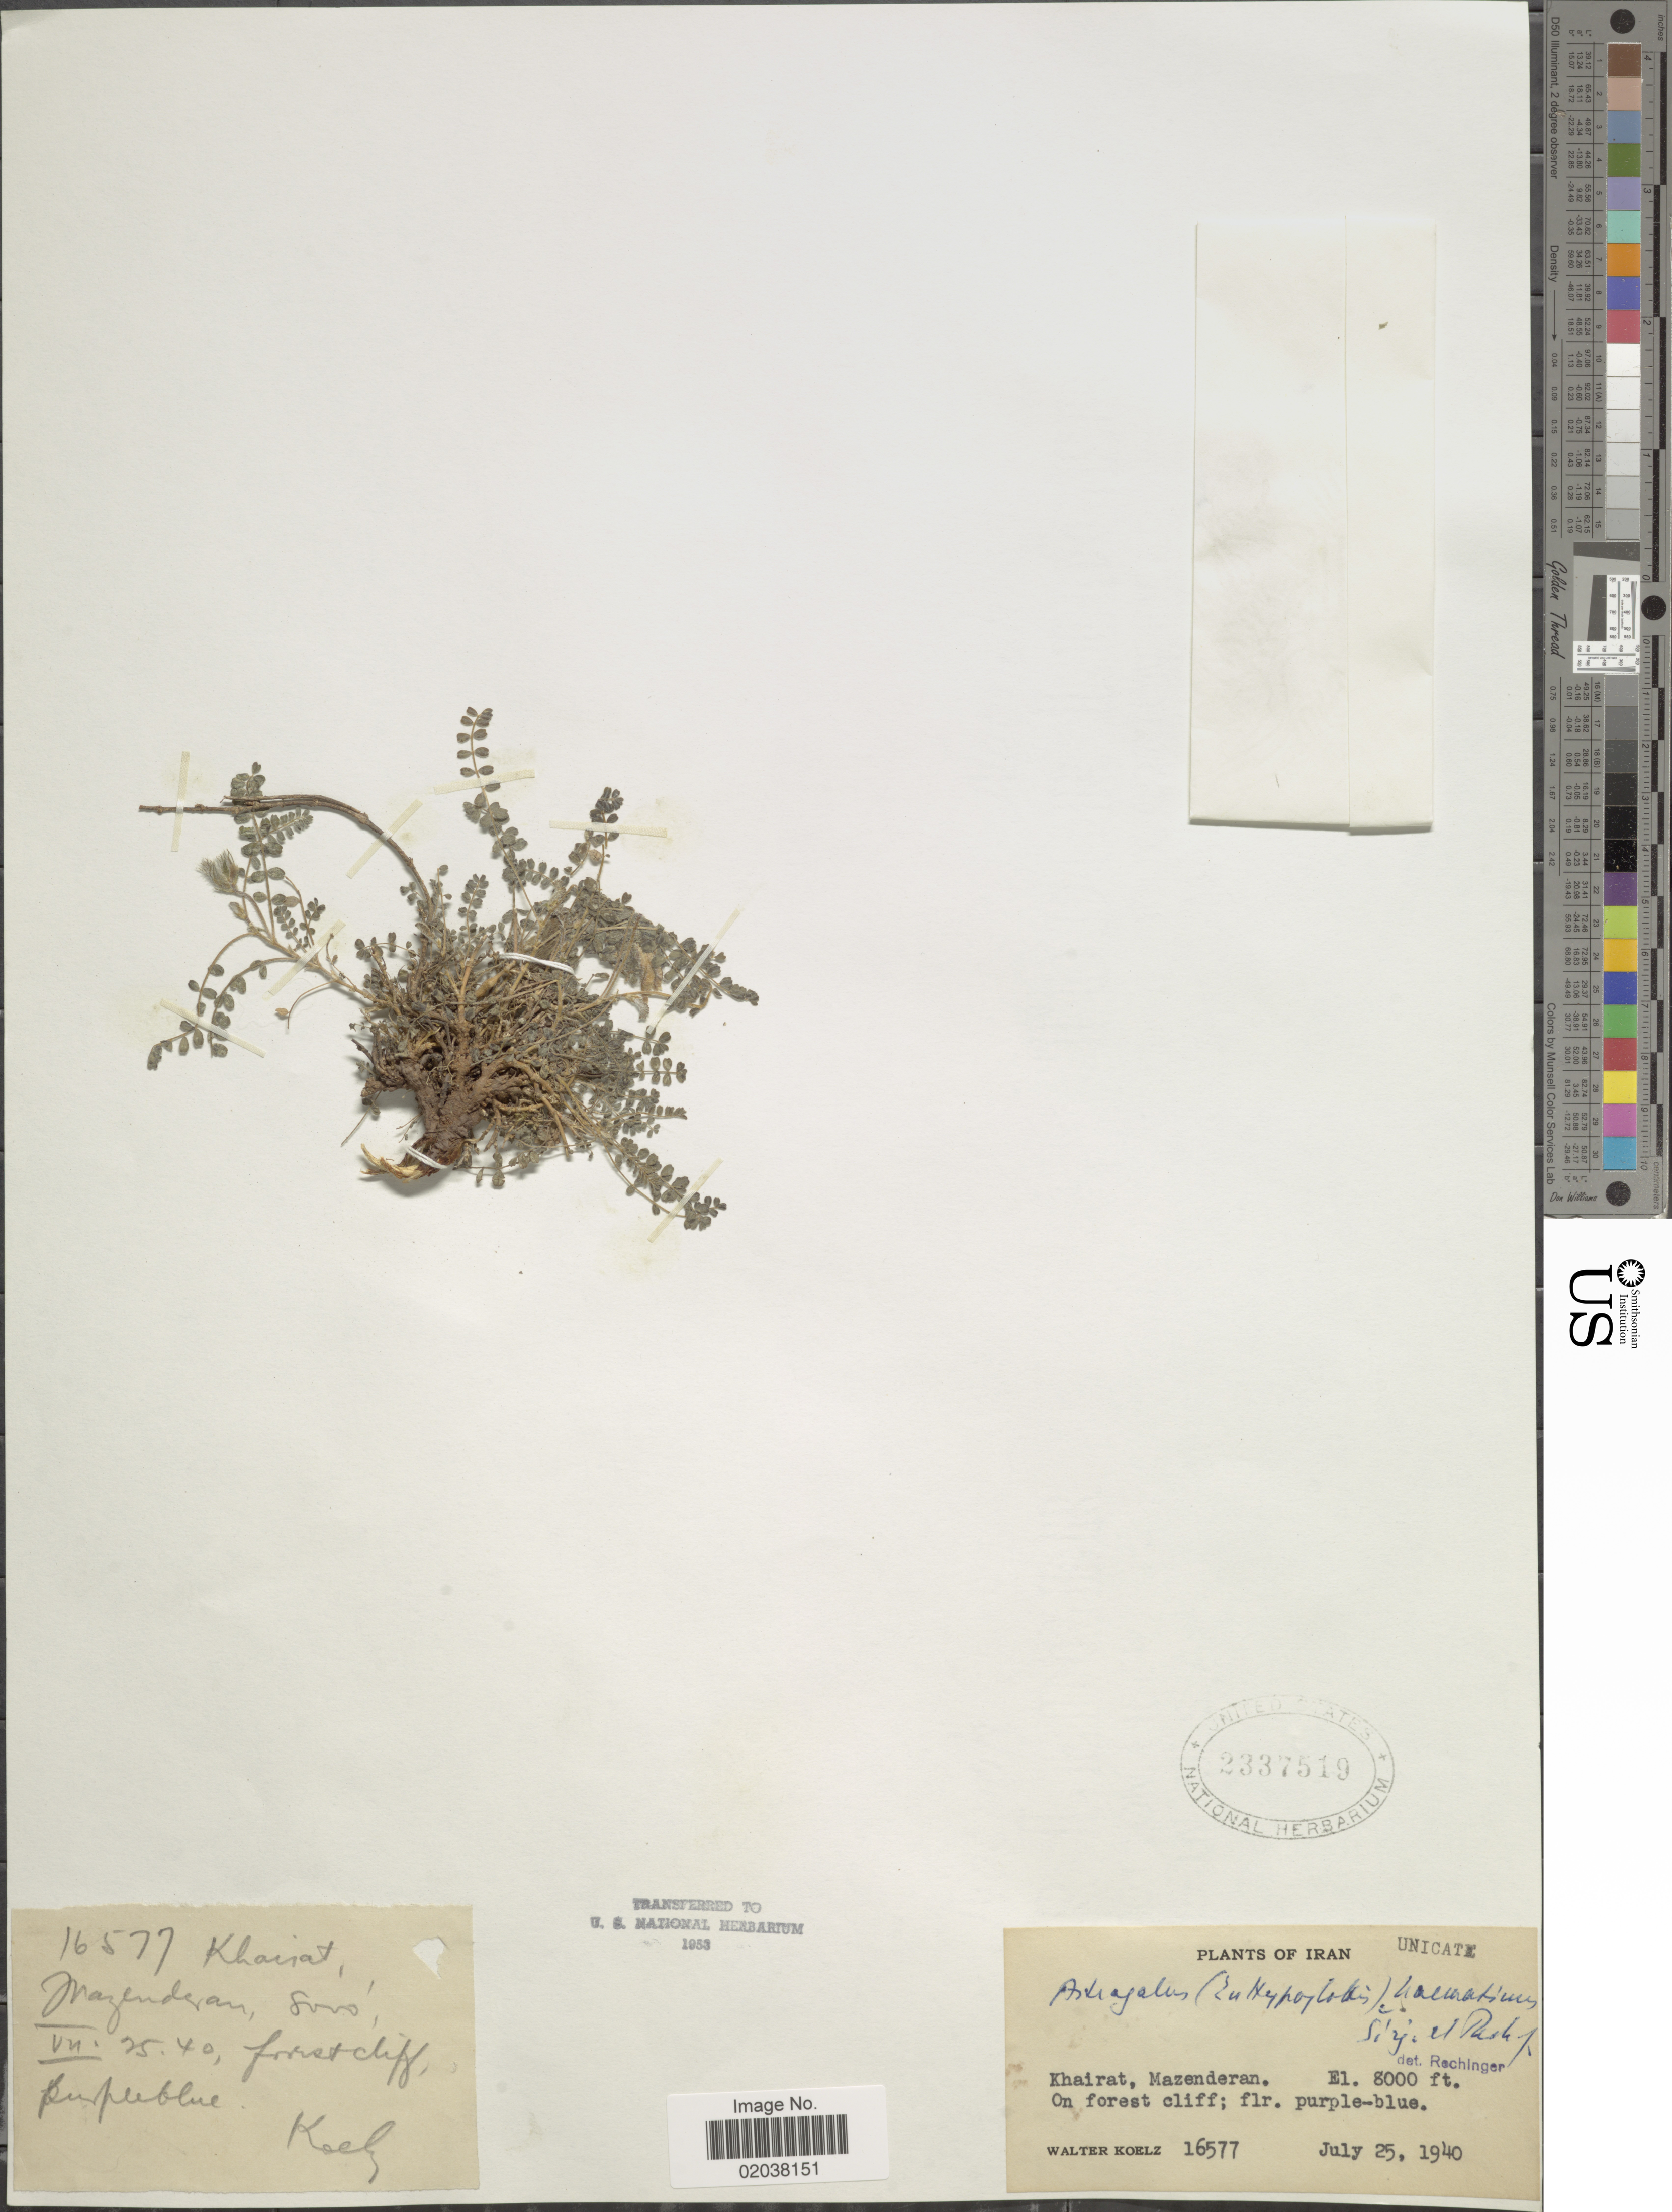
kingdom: Plantae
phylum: Tracheophyta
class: Magnoliopsida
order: Fabales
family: Fabaceae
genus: Astragalus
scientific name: Astragalus haematinus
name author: Širj. & Rech. f.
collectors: W. N. Koelz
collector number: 16577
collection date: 1940-07-25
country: Iran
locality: Khairat, Mazenderan, on forest cliff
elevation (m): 2438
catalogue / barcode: US 2337519